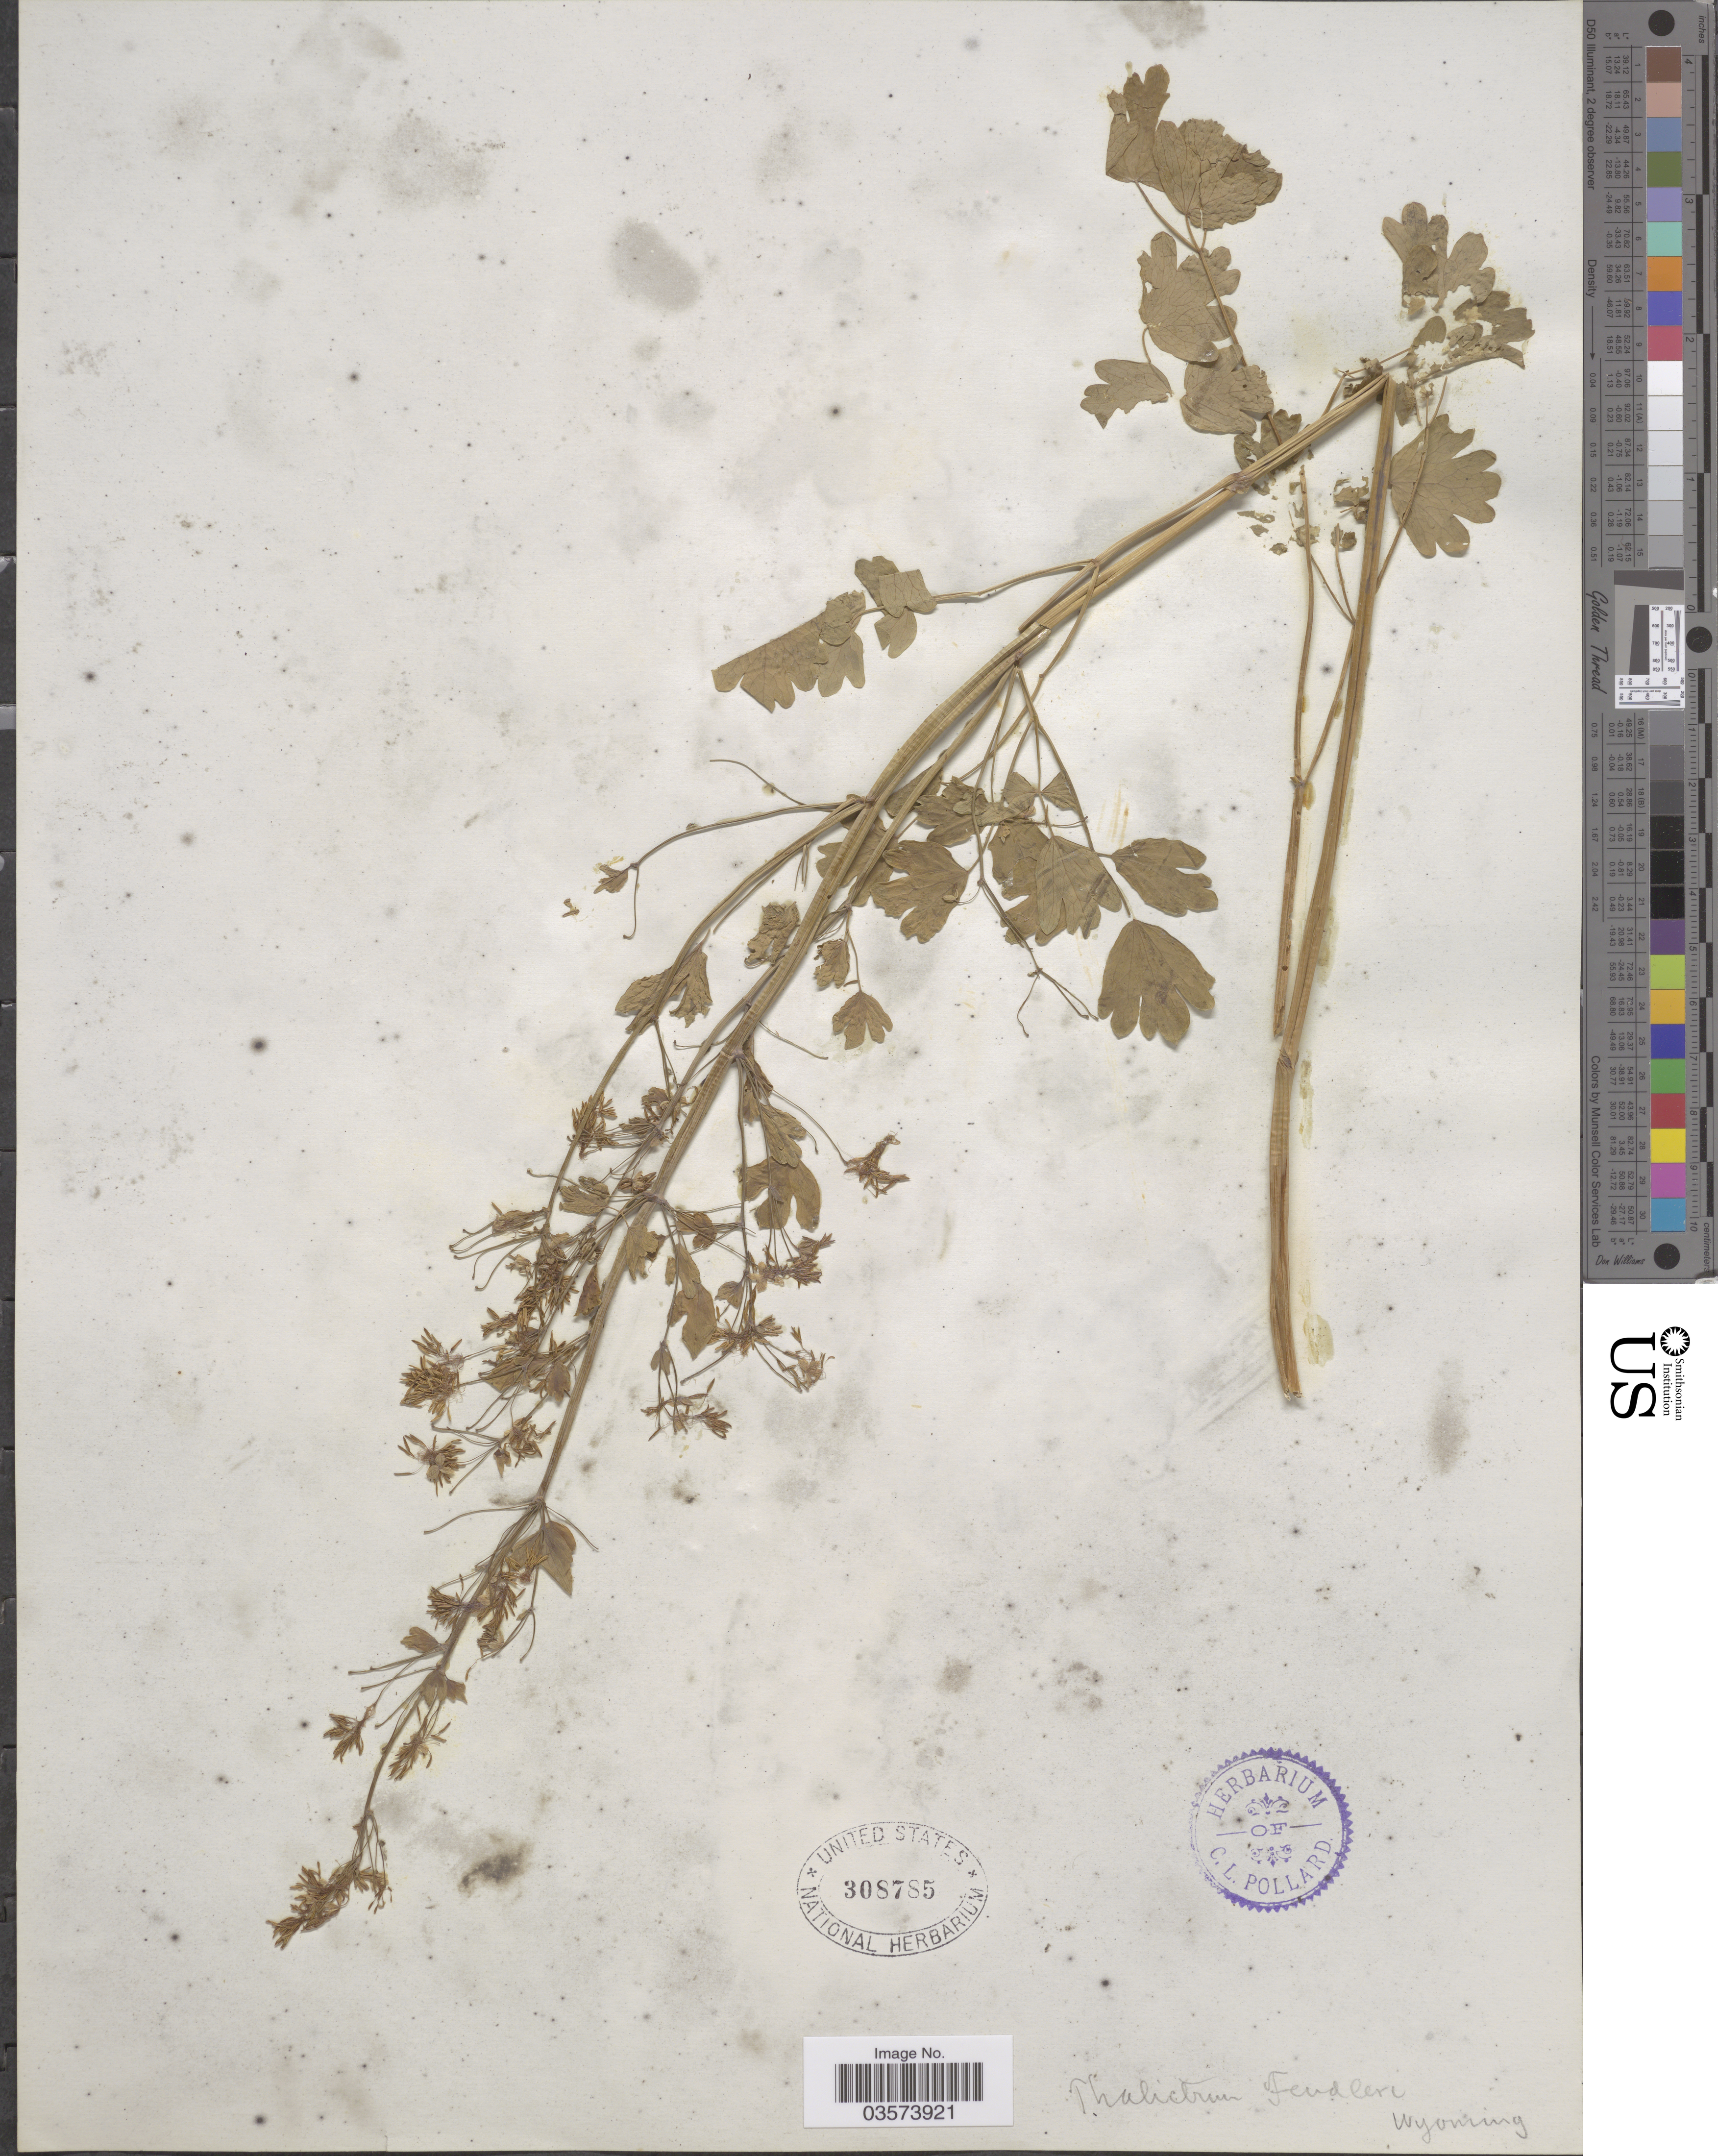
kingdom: Plantae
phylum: Tracheophyta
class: Magnoliopsida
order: Ranunculales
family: Ranunculaceae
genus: Thalictrum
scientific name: Thalictrum fendleri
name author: Engelm. ex A. Gray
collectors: ex herb. C.L. Pollard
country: United States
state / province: Wyoming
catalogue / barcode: US 308785